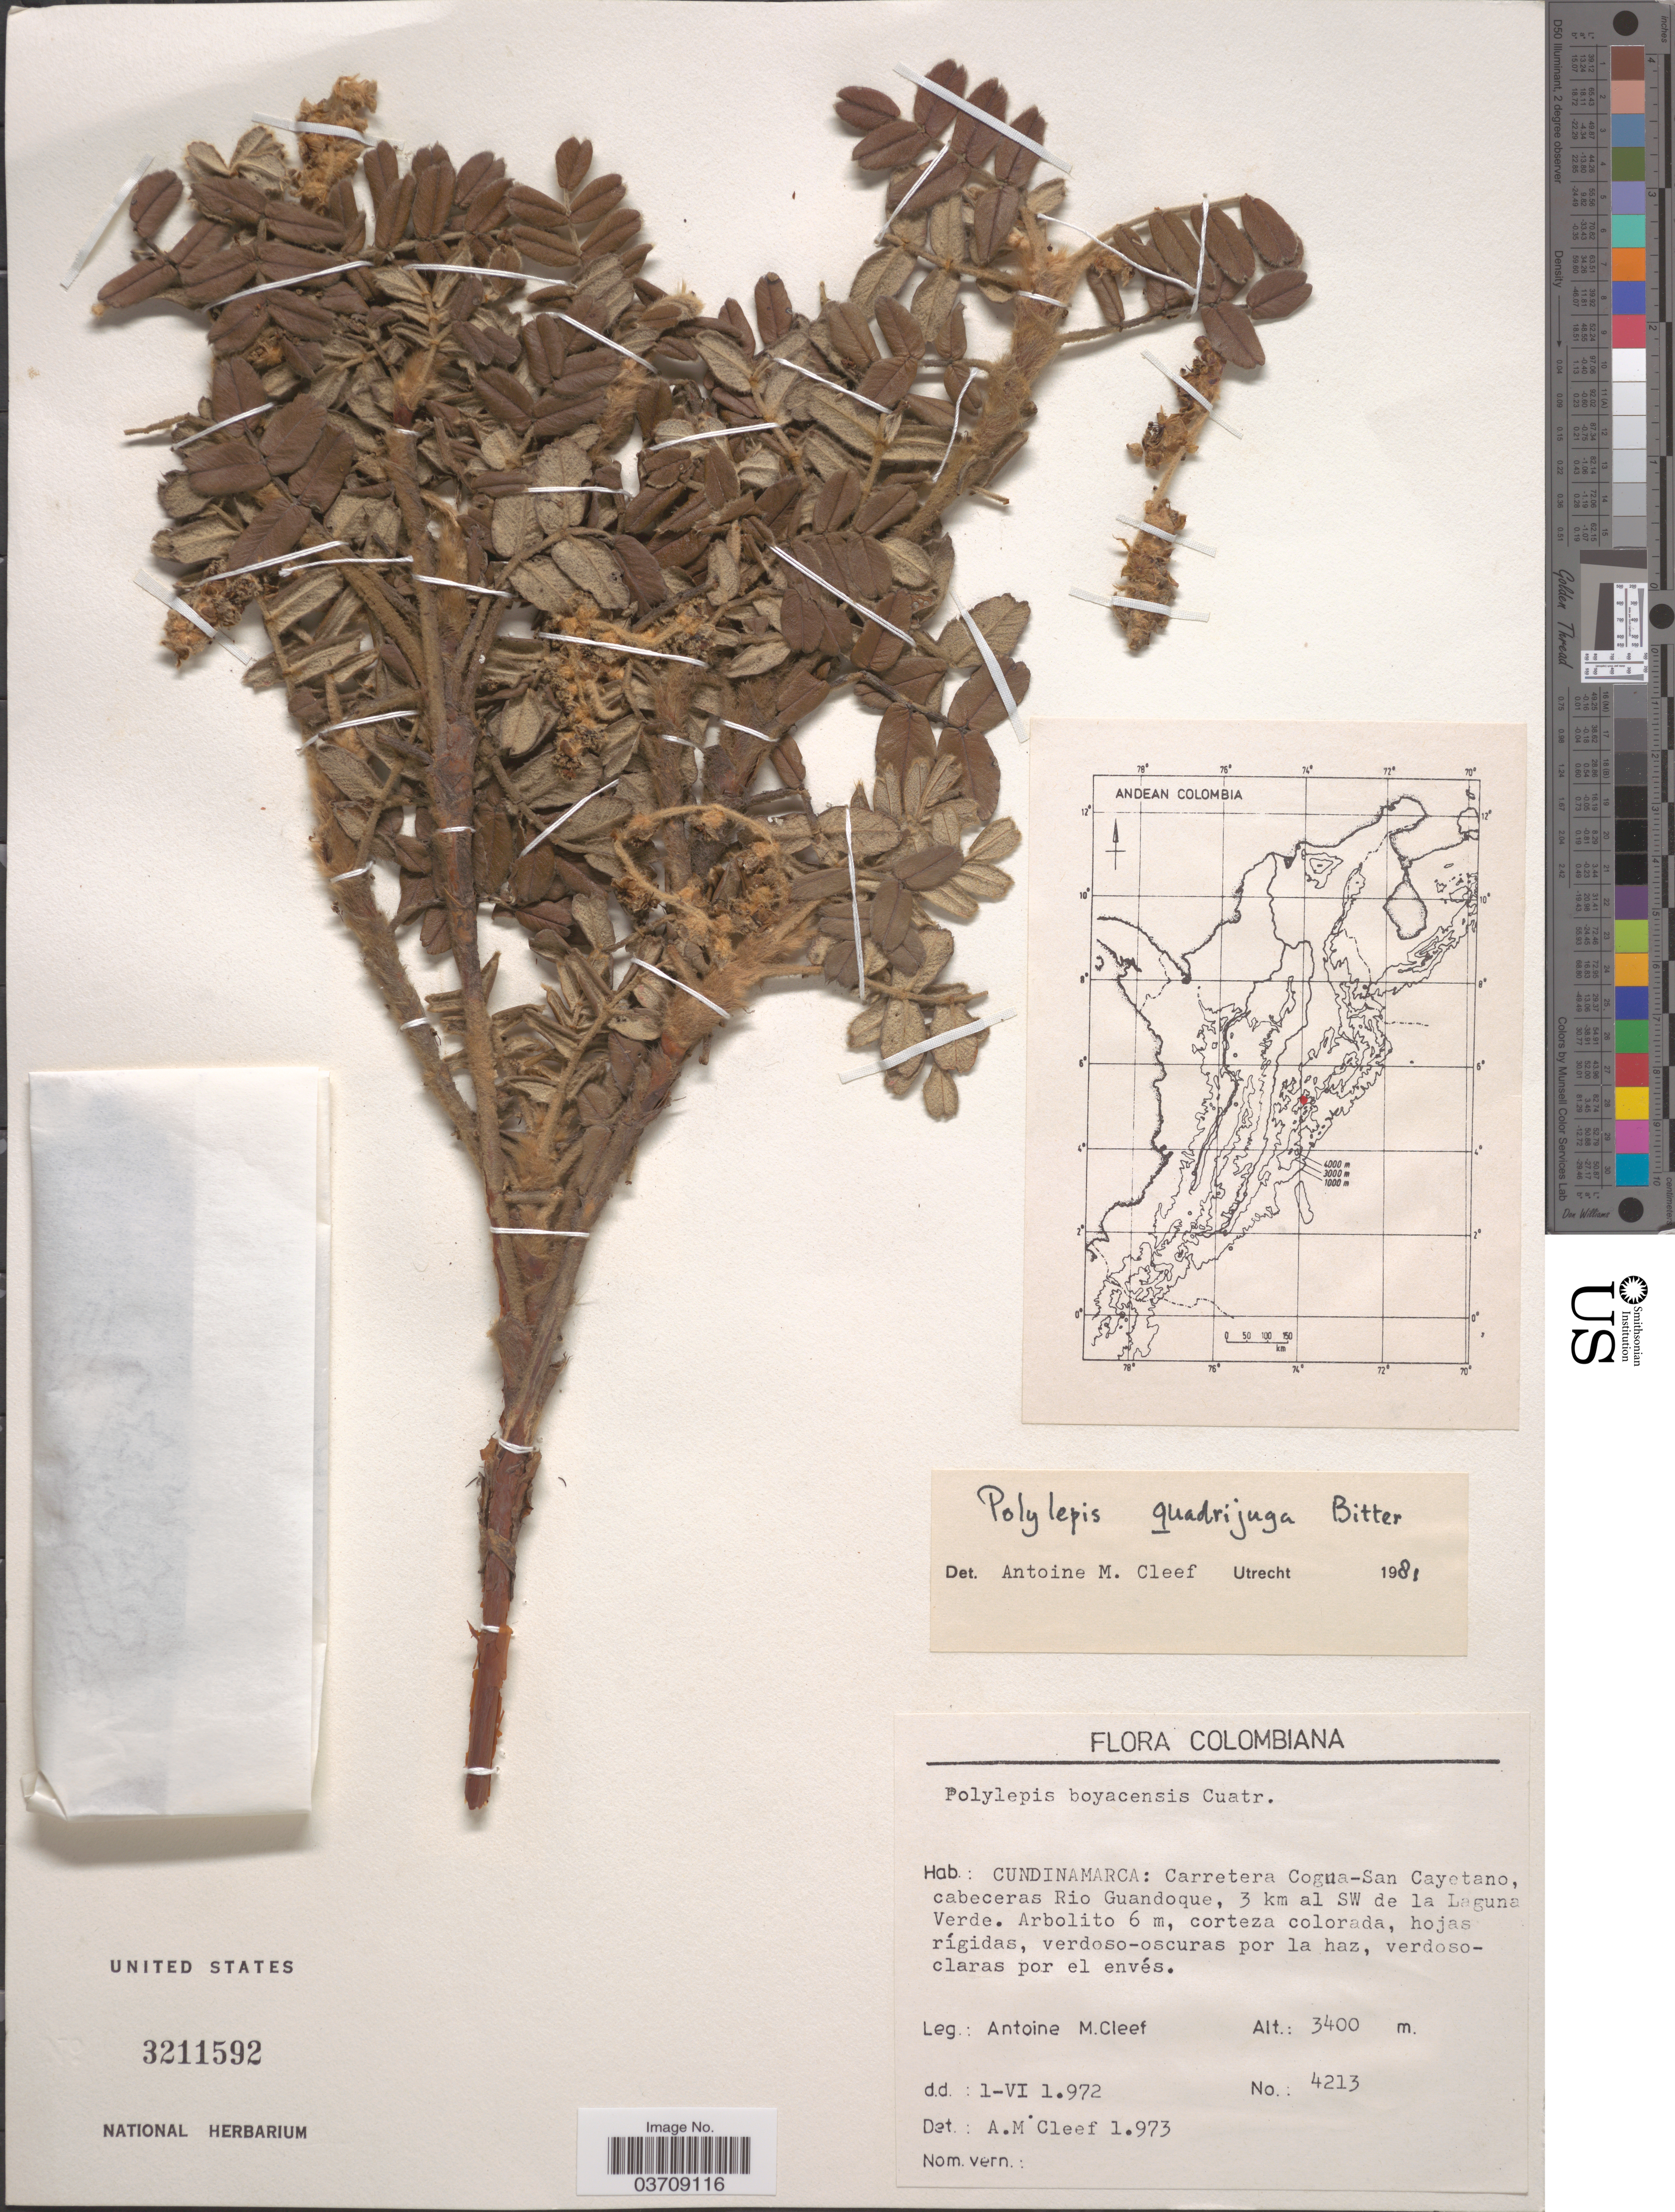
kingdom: Plantae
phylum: Tracheophyta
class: Magnoliopsida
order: Rosales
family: Rosaceae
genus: Polylepis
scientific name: Polylepis quadrijuga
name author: Bitter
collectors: A. M. Cleef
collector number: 4213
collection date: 1972-06-01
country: Colombia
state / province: Cundinamarca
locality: Carretera Cogua-San Cayetano, cabeceras Rio Guandoque, 3 km al SW de la Laguna Verde.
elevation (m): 3400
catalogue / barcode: US 3211592